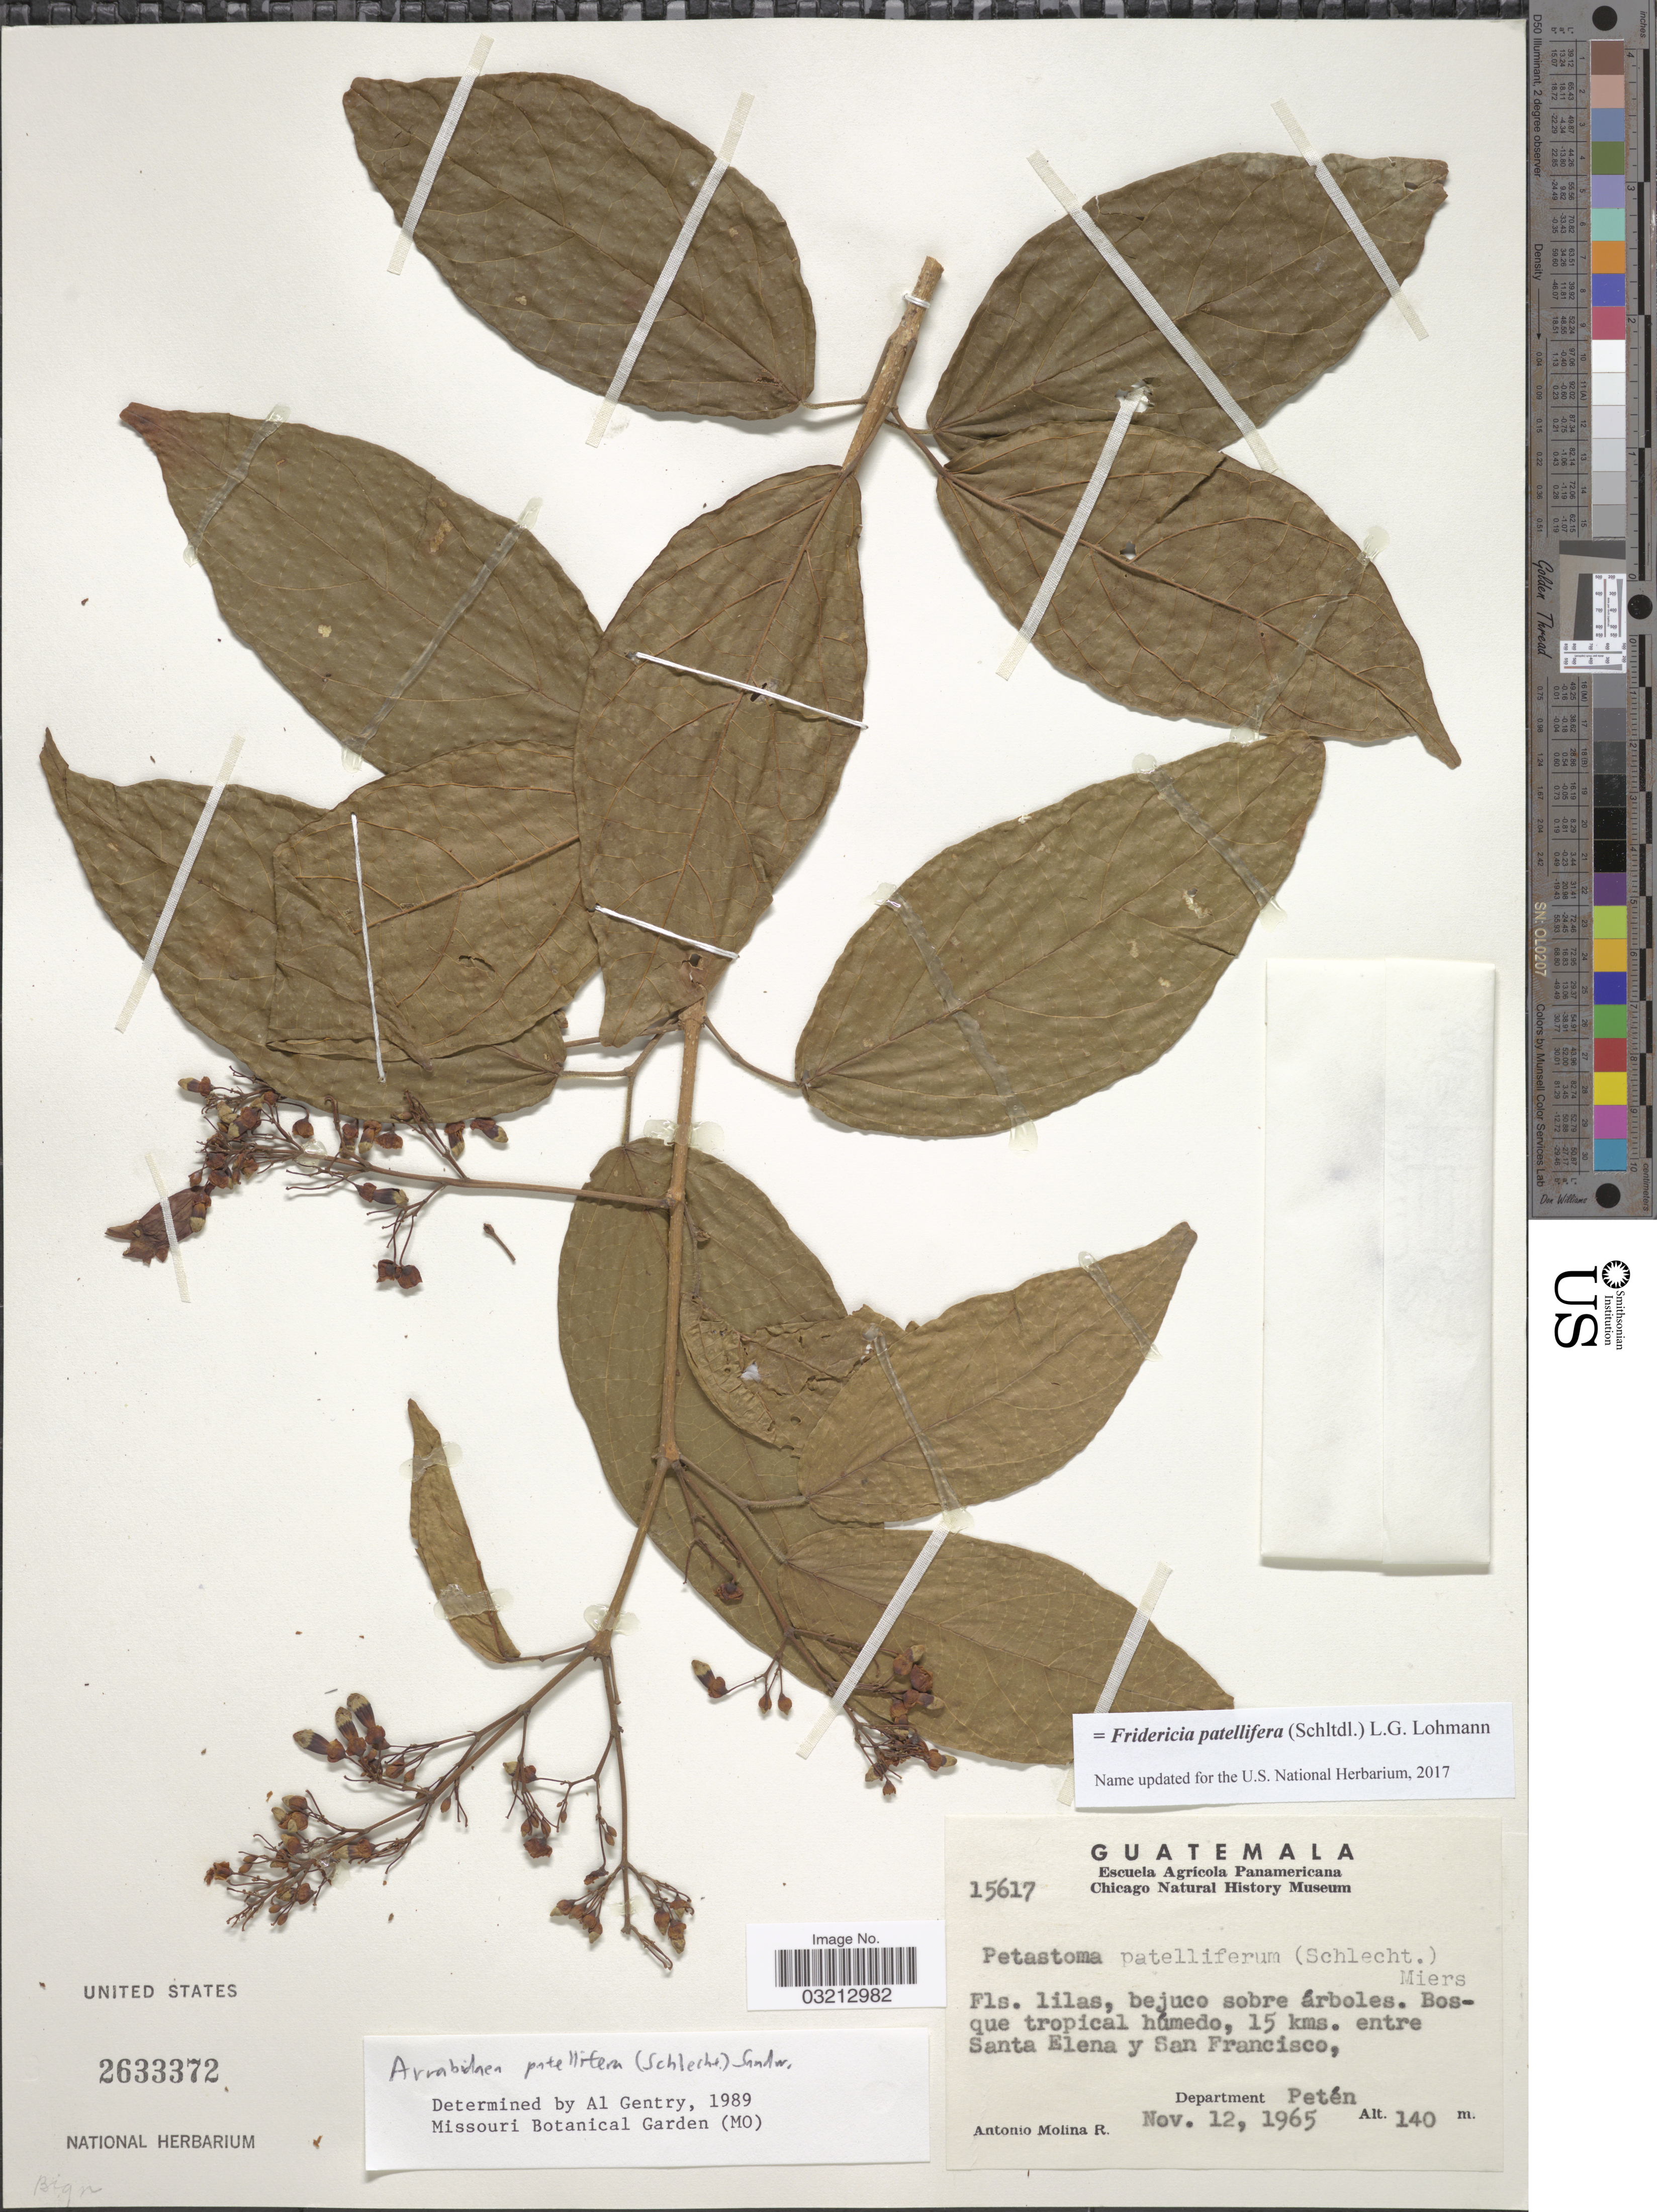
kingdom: Plantae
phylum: Tracheophyta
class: Magnoliopsida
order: Lamiales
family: Bignoniaceae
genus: Fridericia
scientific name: Fridericia patellifera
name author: (Schltdl.) L.G. Lohmann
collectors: A. Molina R.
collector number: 15617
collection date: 1965-11-12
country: Guatemala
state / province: El Petén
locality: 15 kms. entre Santa Elena y San Francisco, Department Petén.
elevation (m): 140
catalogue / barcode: US 2633372